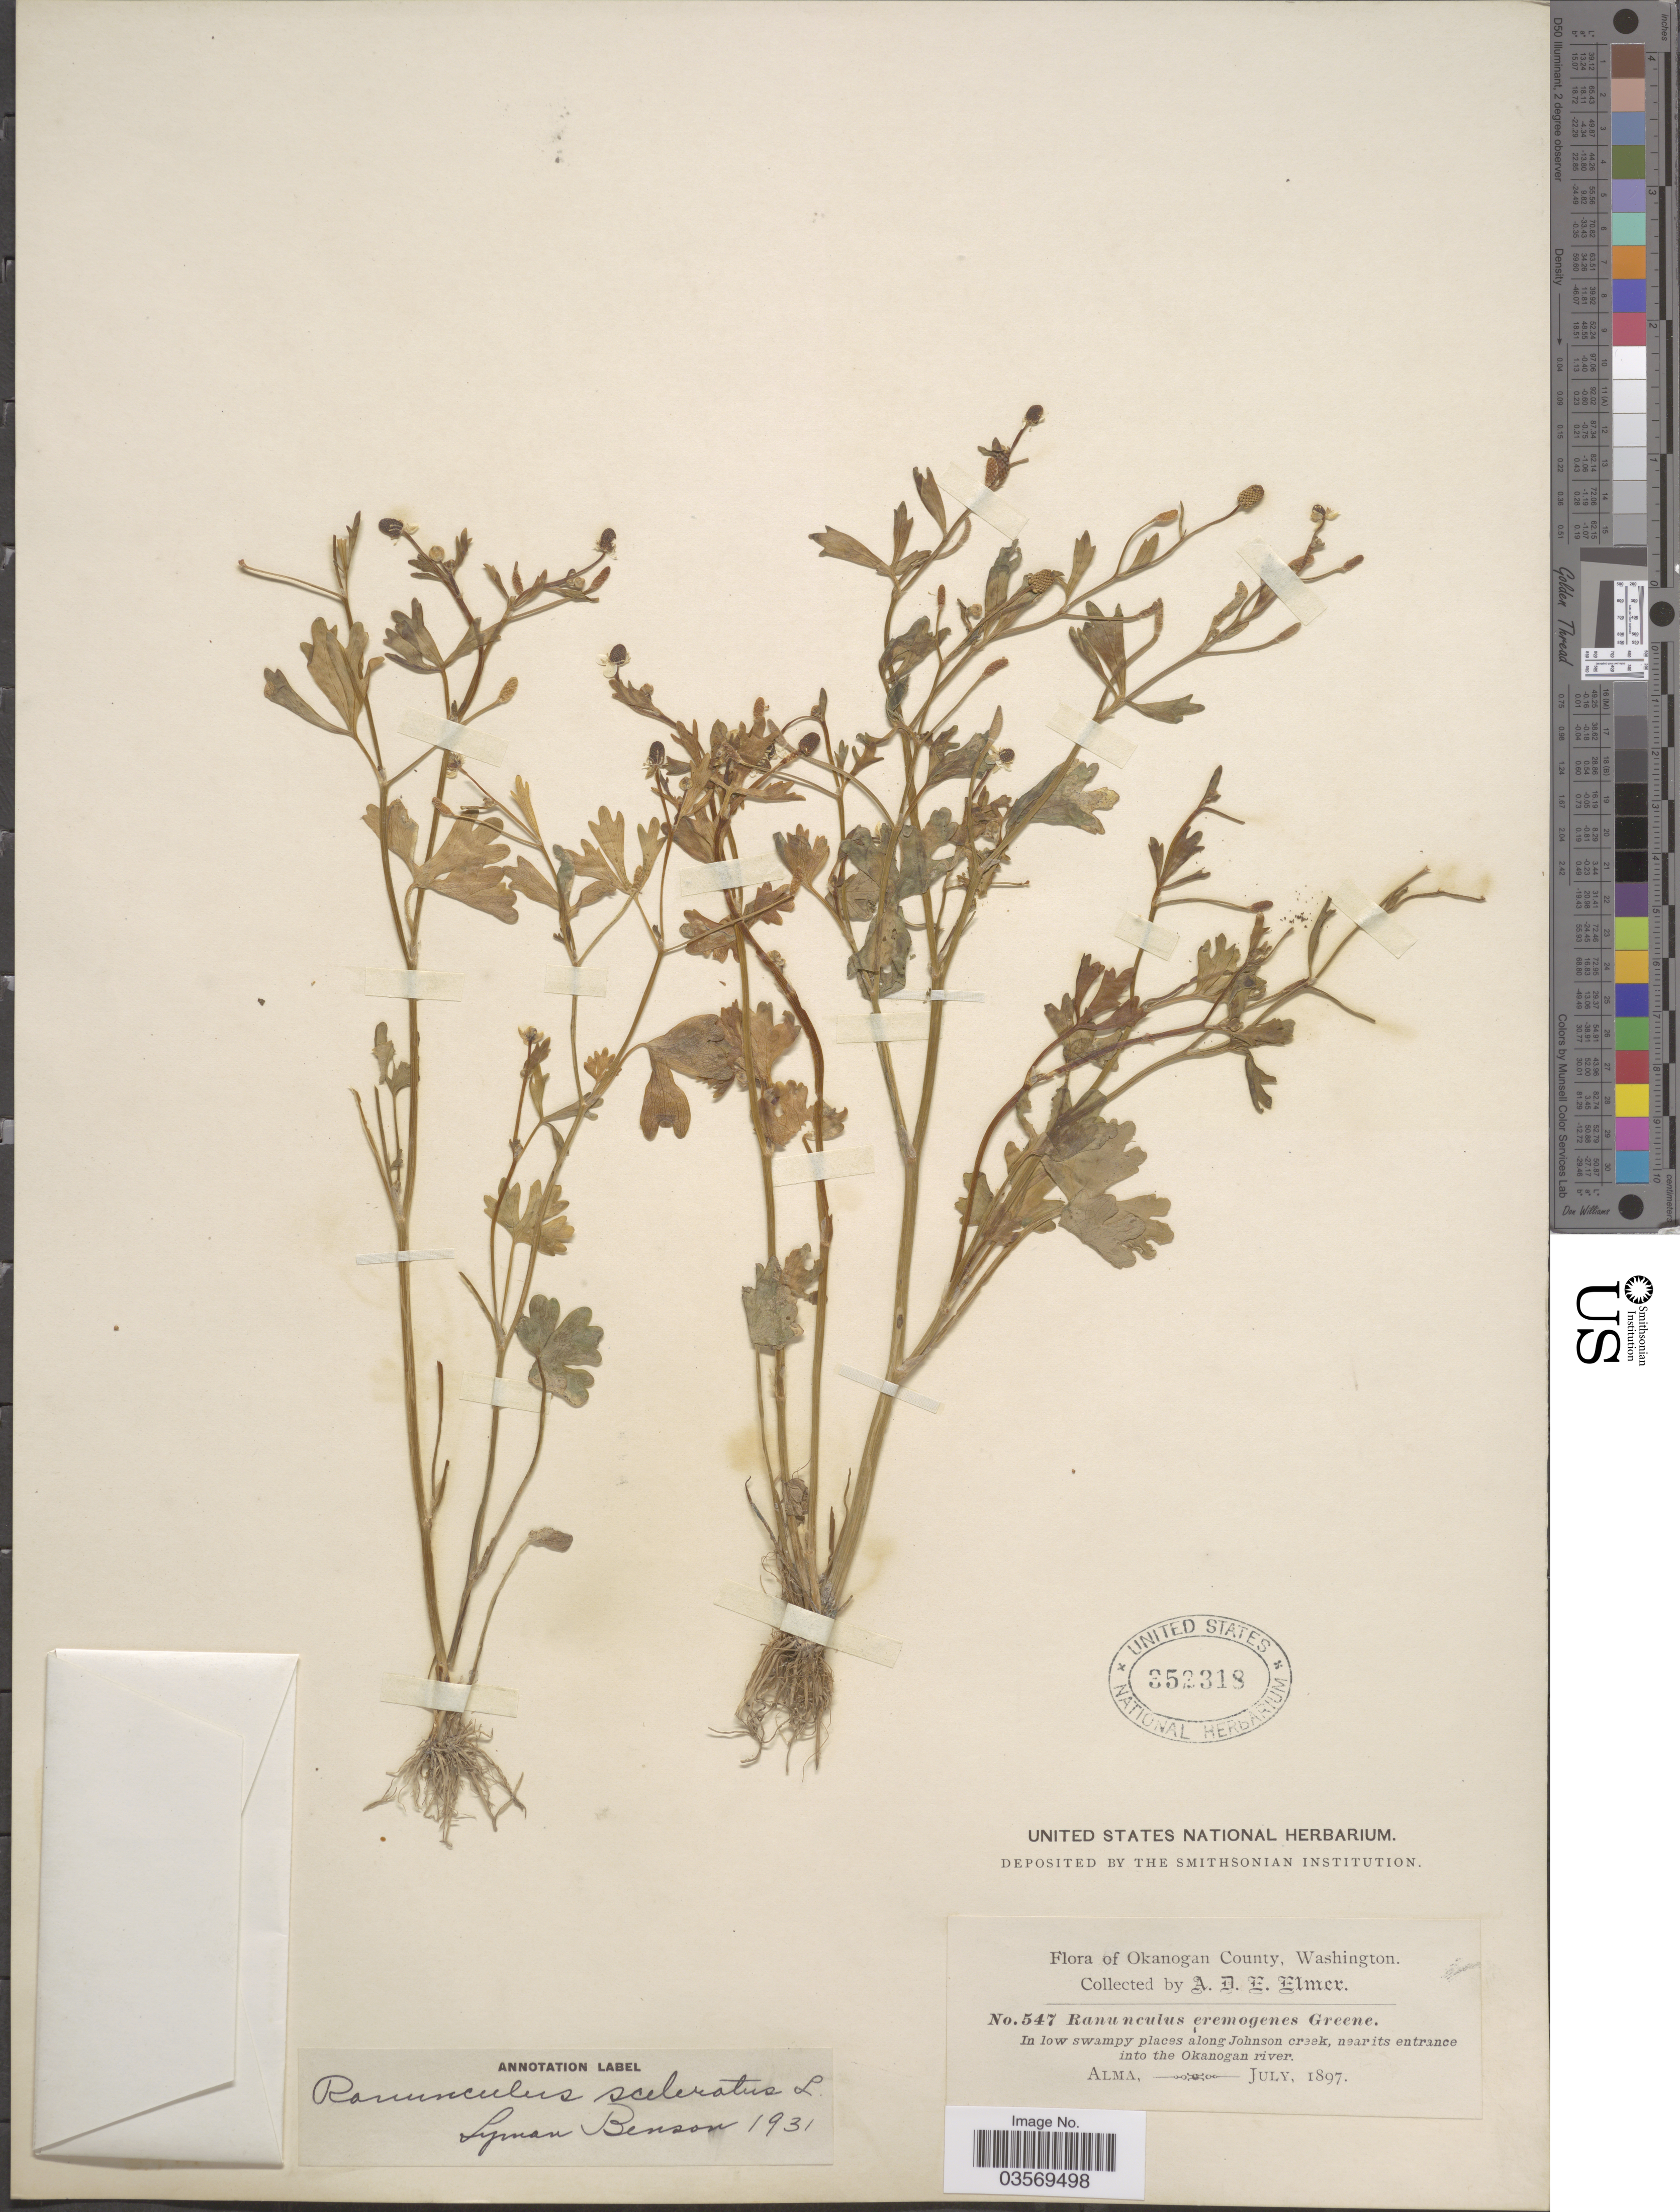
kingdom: Plantae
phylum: Tracheophyta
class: Magnoliopsida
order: Ranunculales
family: Ranunculaceae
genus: Ranunculus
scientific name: Ranunculus sceleratus var. multifidus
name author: Nutt.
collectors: A. D. E. Elmer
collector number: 547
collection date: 1897-07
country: United States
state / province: Washington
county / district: Okanogan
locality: Okanogan County. Along Johnson creek, near its entrance into the Okanogan river. Alma.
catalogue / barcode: US 352318